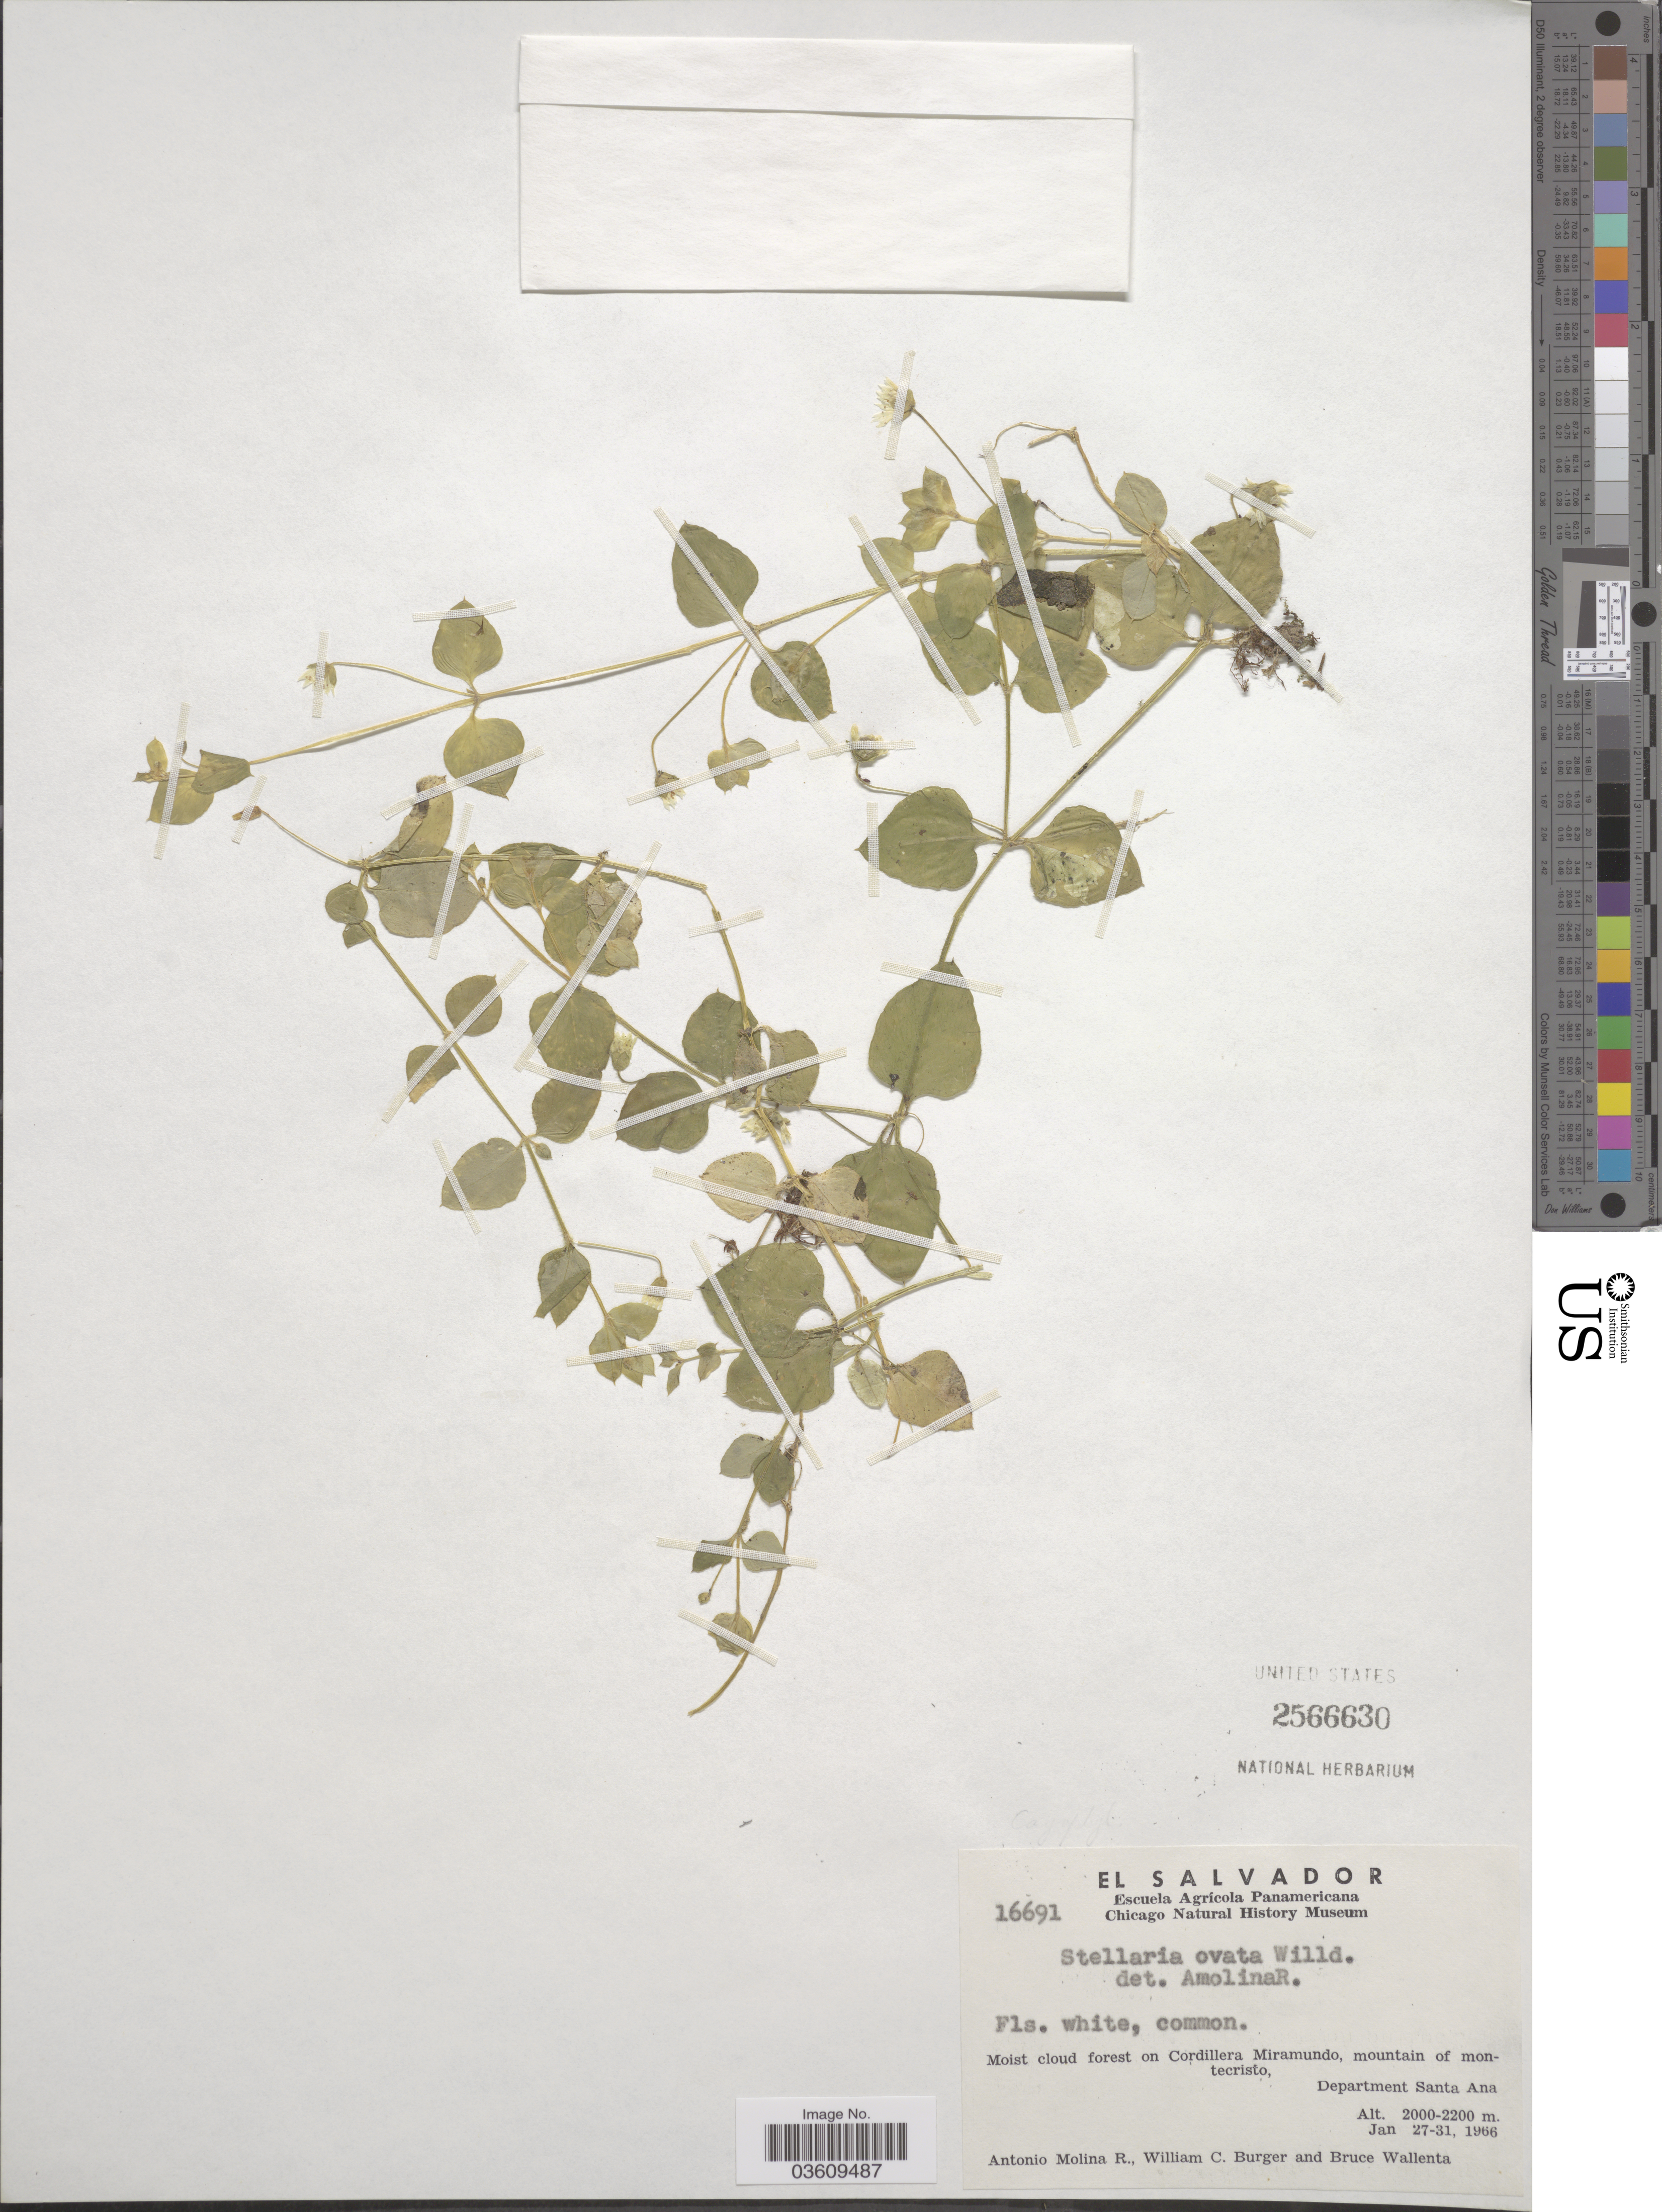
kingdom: Plantae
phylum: Tracheophyta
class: Magnoliopsida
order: Caryophyllales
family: Caryophyllaceae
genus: Stellaria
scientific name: Stellaria ovata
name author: Willd.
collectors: A. Molina R., W. Burger & B. Wallenta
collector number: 16691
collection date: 1966-01-27/1966-01-31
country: El Salvador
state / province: Santa Ana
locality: Moist cloud forest on Cordillera Miramundo, mountain of montecristo, Department Santa Ana.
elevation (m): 2000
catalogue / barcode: US 2566630